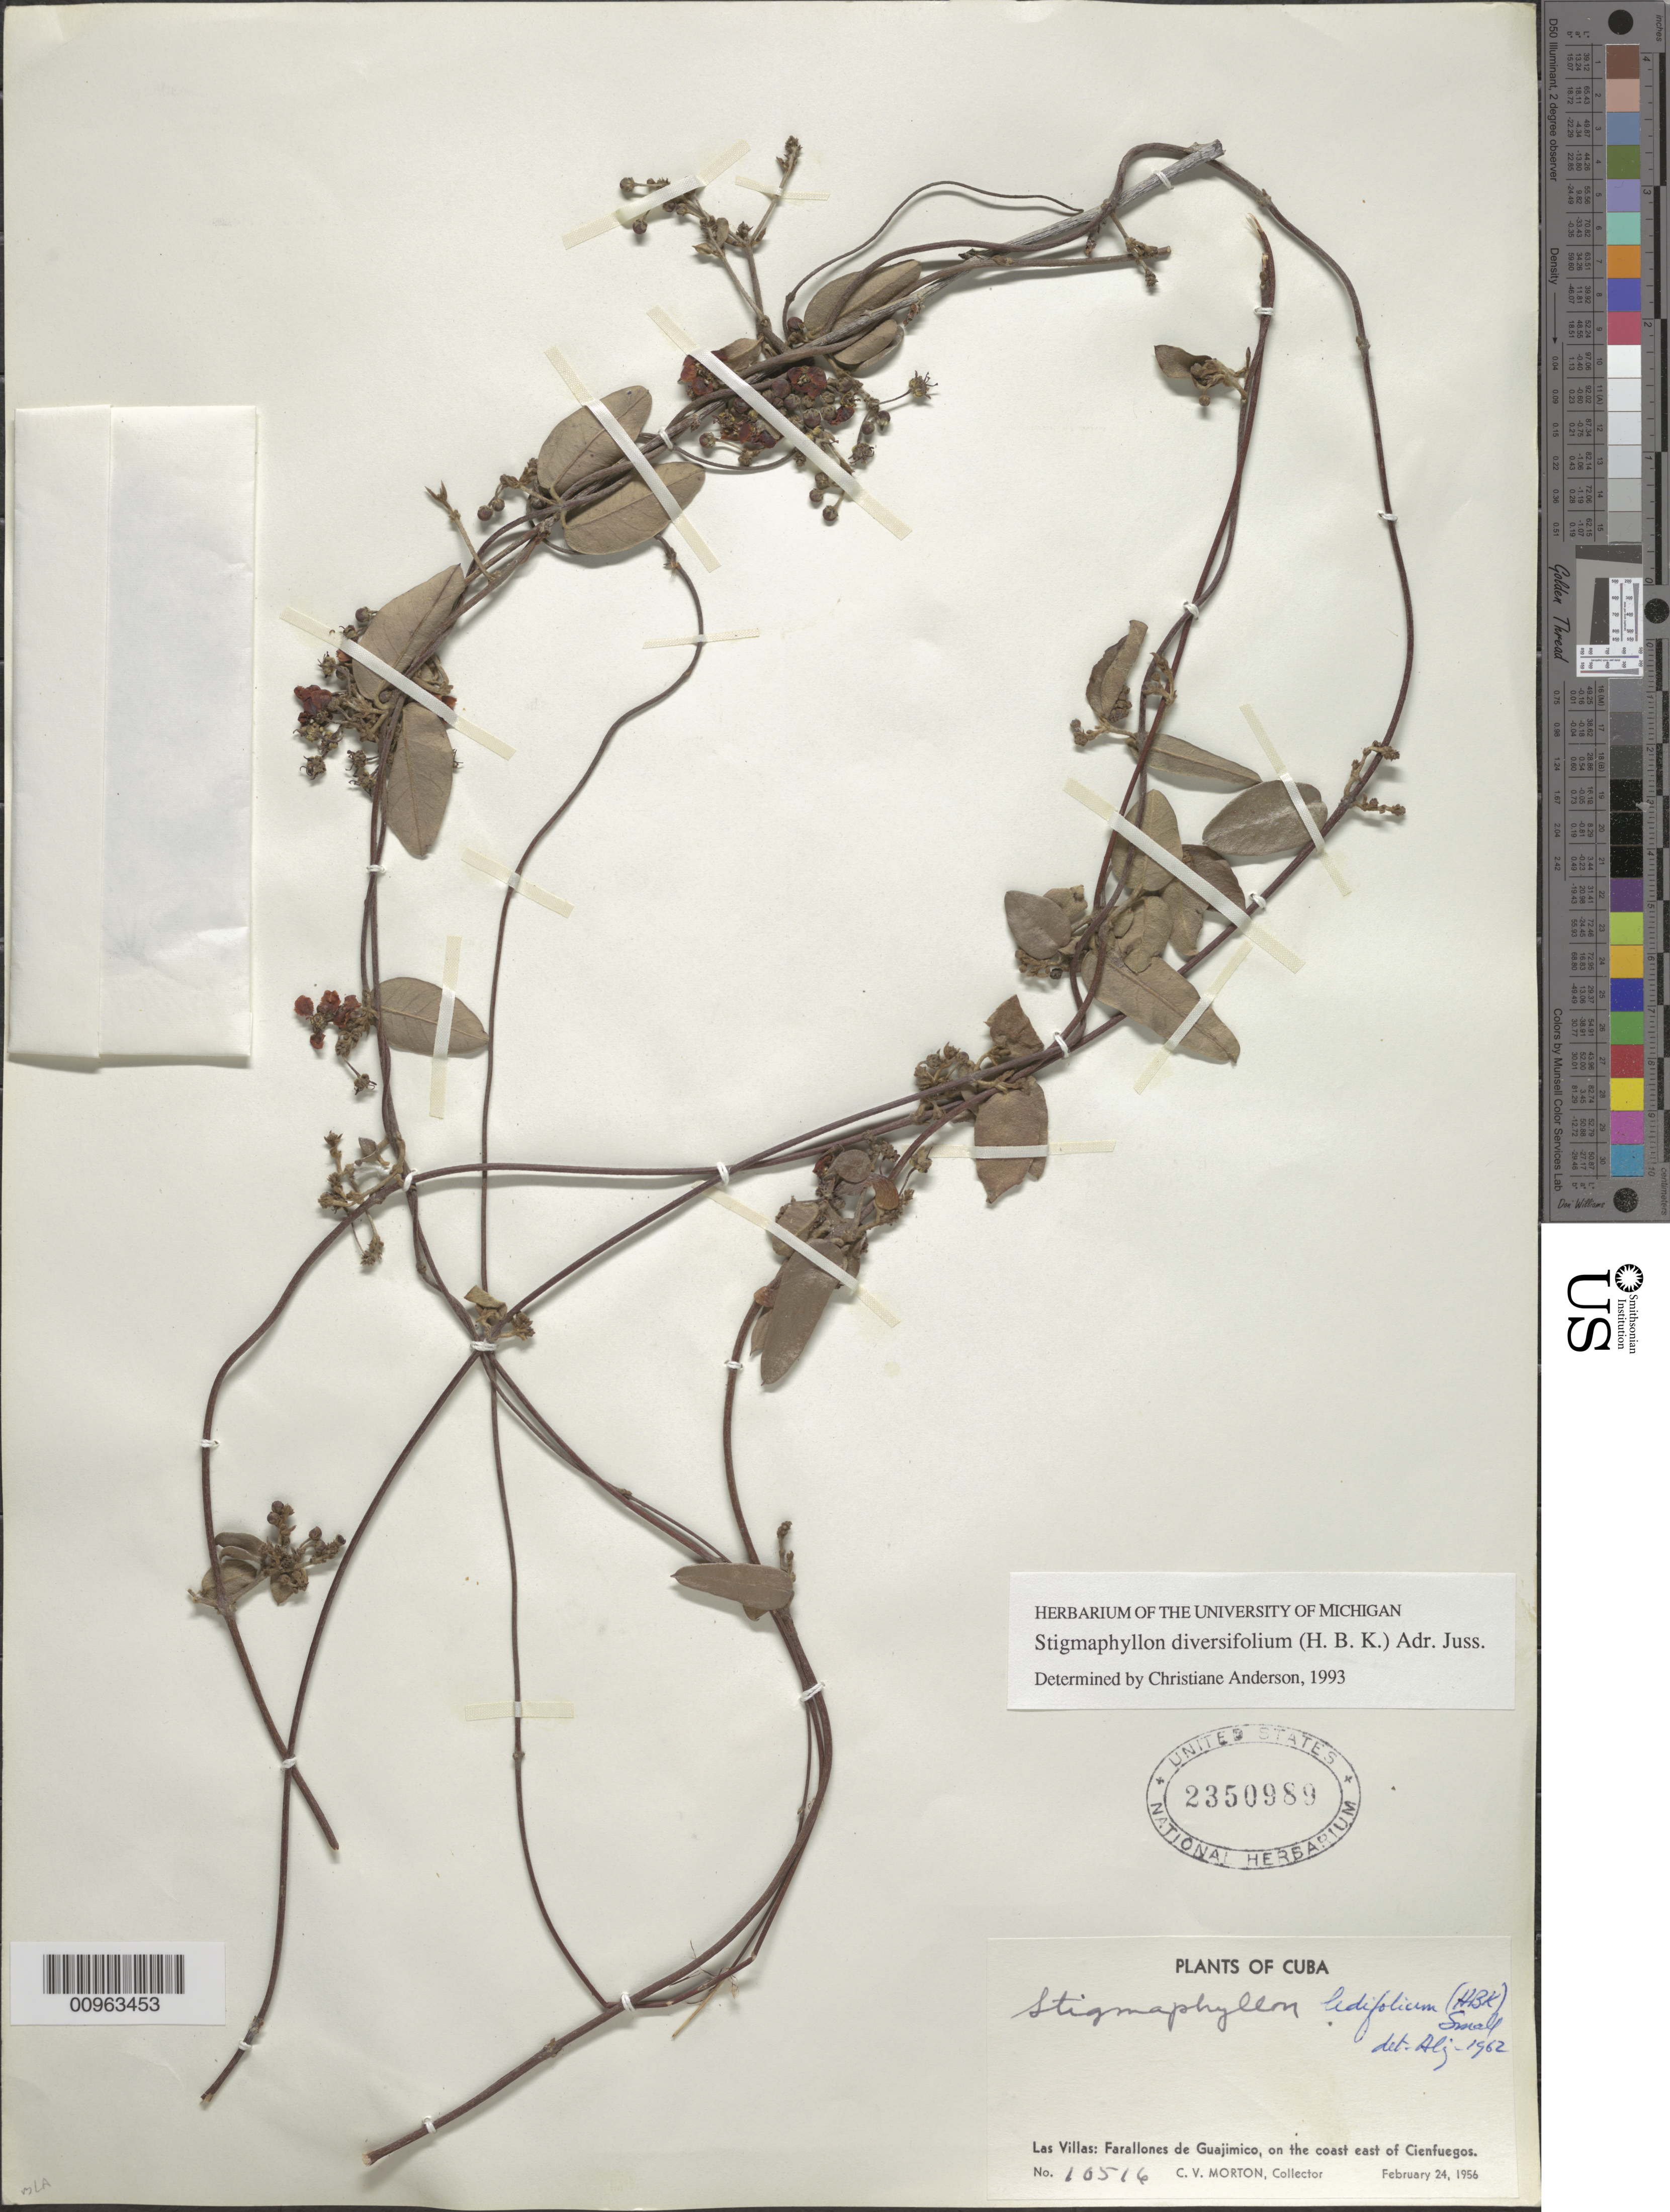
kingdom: Plantae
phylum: Tracheophyta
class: Magnoliopsida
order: Malpighiales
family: Malpighiaceae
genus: Stigmaphyllon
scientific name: Stigmaphyllon diversifolium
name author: (Kunth) A. Juss.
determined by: Anderson, C.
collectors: C. V. Morton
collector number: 10516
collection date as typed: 24 Feb 1956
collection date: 1956-02-24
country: Cuba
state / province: Las Villas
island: Cuba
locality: Farallones de Guajimico, on the coast east of Cienfuegos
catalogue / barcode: US 2350989